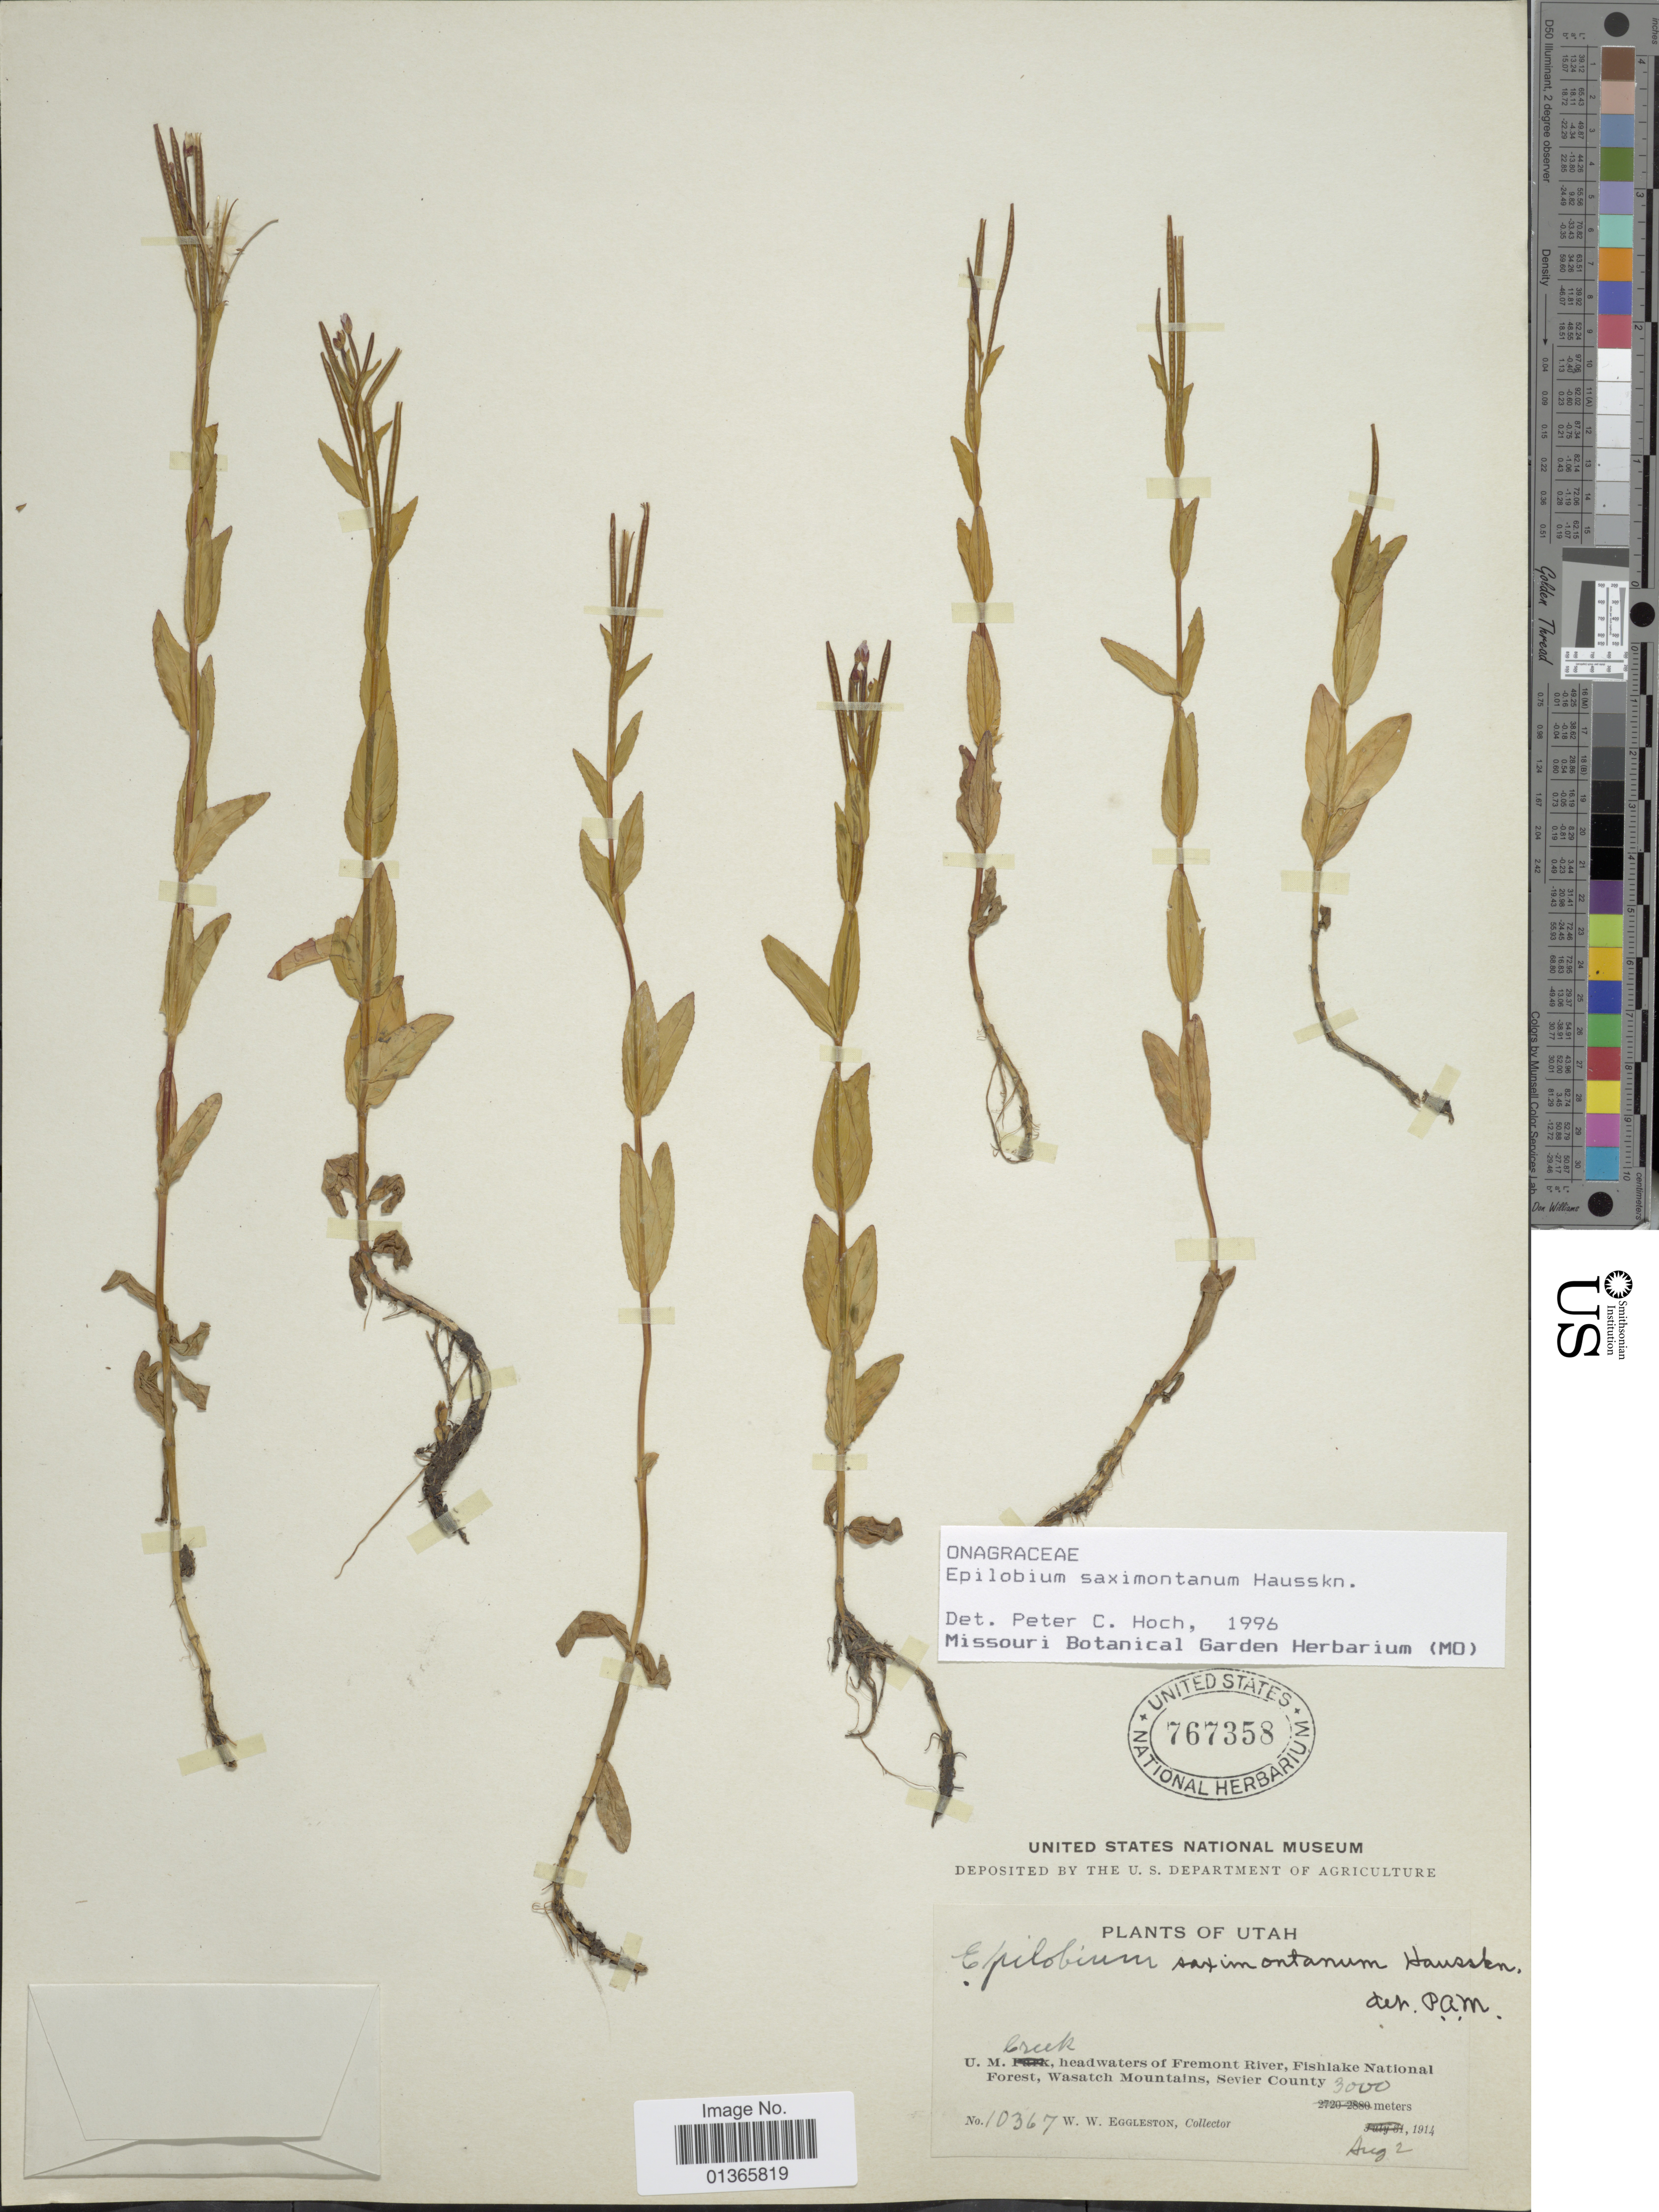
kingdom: Plantae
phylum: Tracheophyta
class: Magnoliopsida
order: Myrtales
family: Onagraceae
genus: Epilobium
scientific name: Epilobium saximontanum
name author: Hausskn.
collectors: W. W. Eggleston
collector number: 10367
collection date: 1914-08-02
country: United States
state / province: Utah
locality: U.M. Creek, headwaters of Fremont River, Fishlake National Forest, Wasatch Mountains, Sevier County.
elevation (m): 3000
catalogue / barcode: US 767358